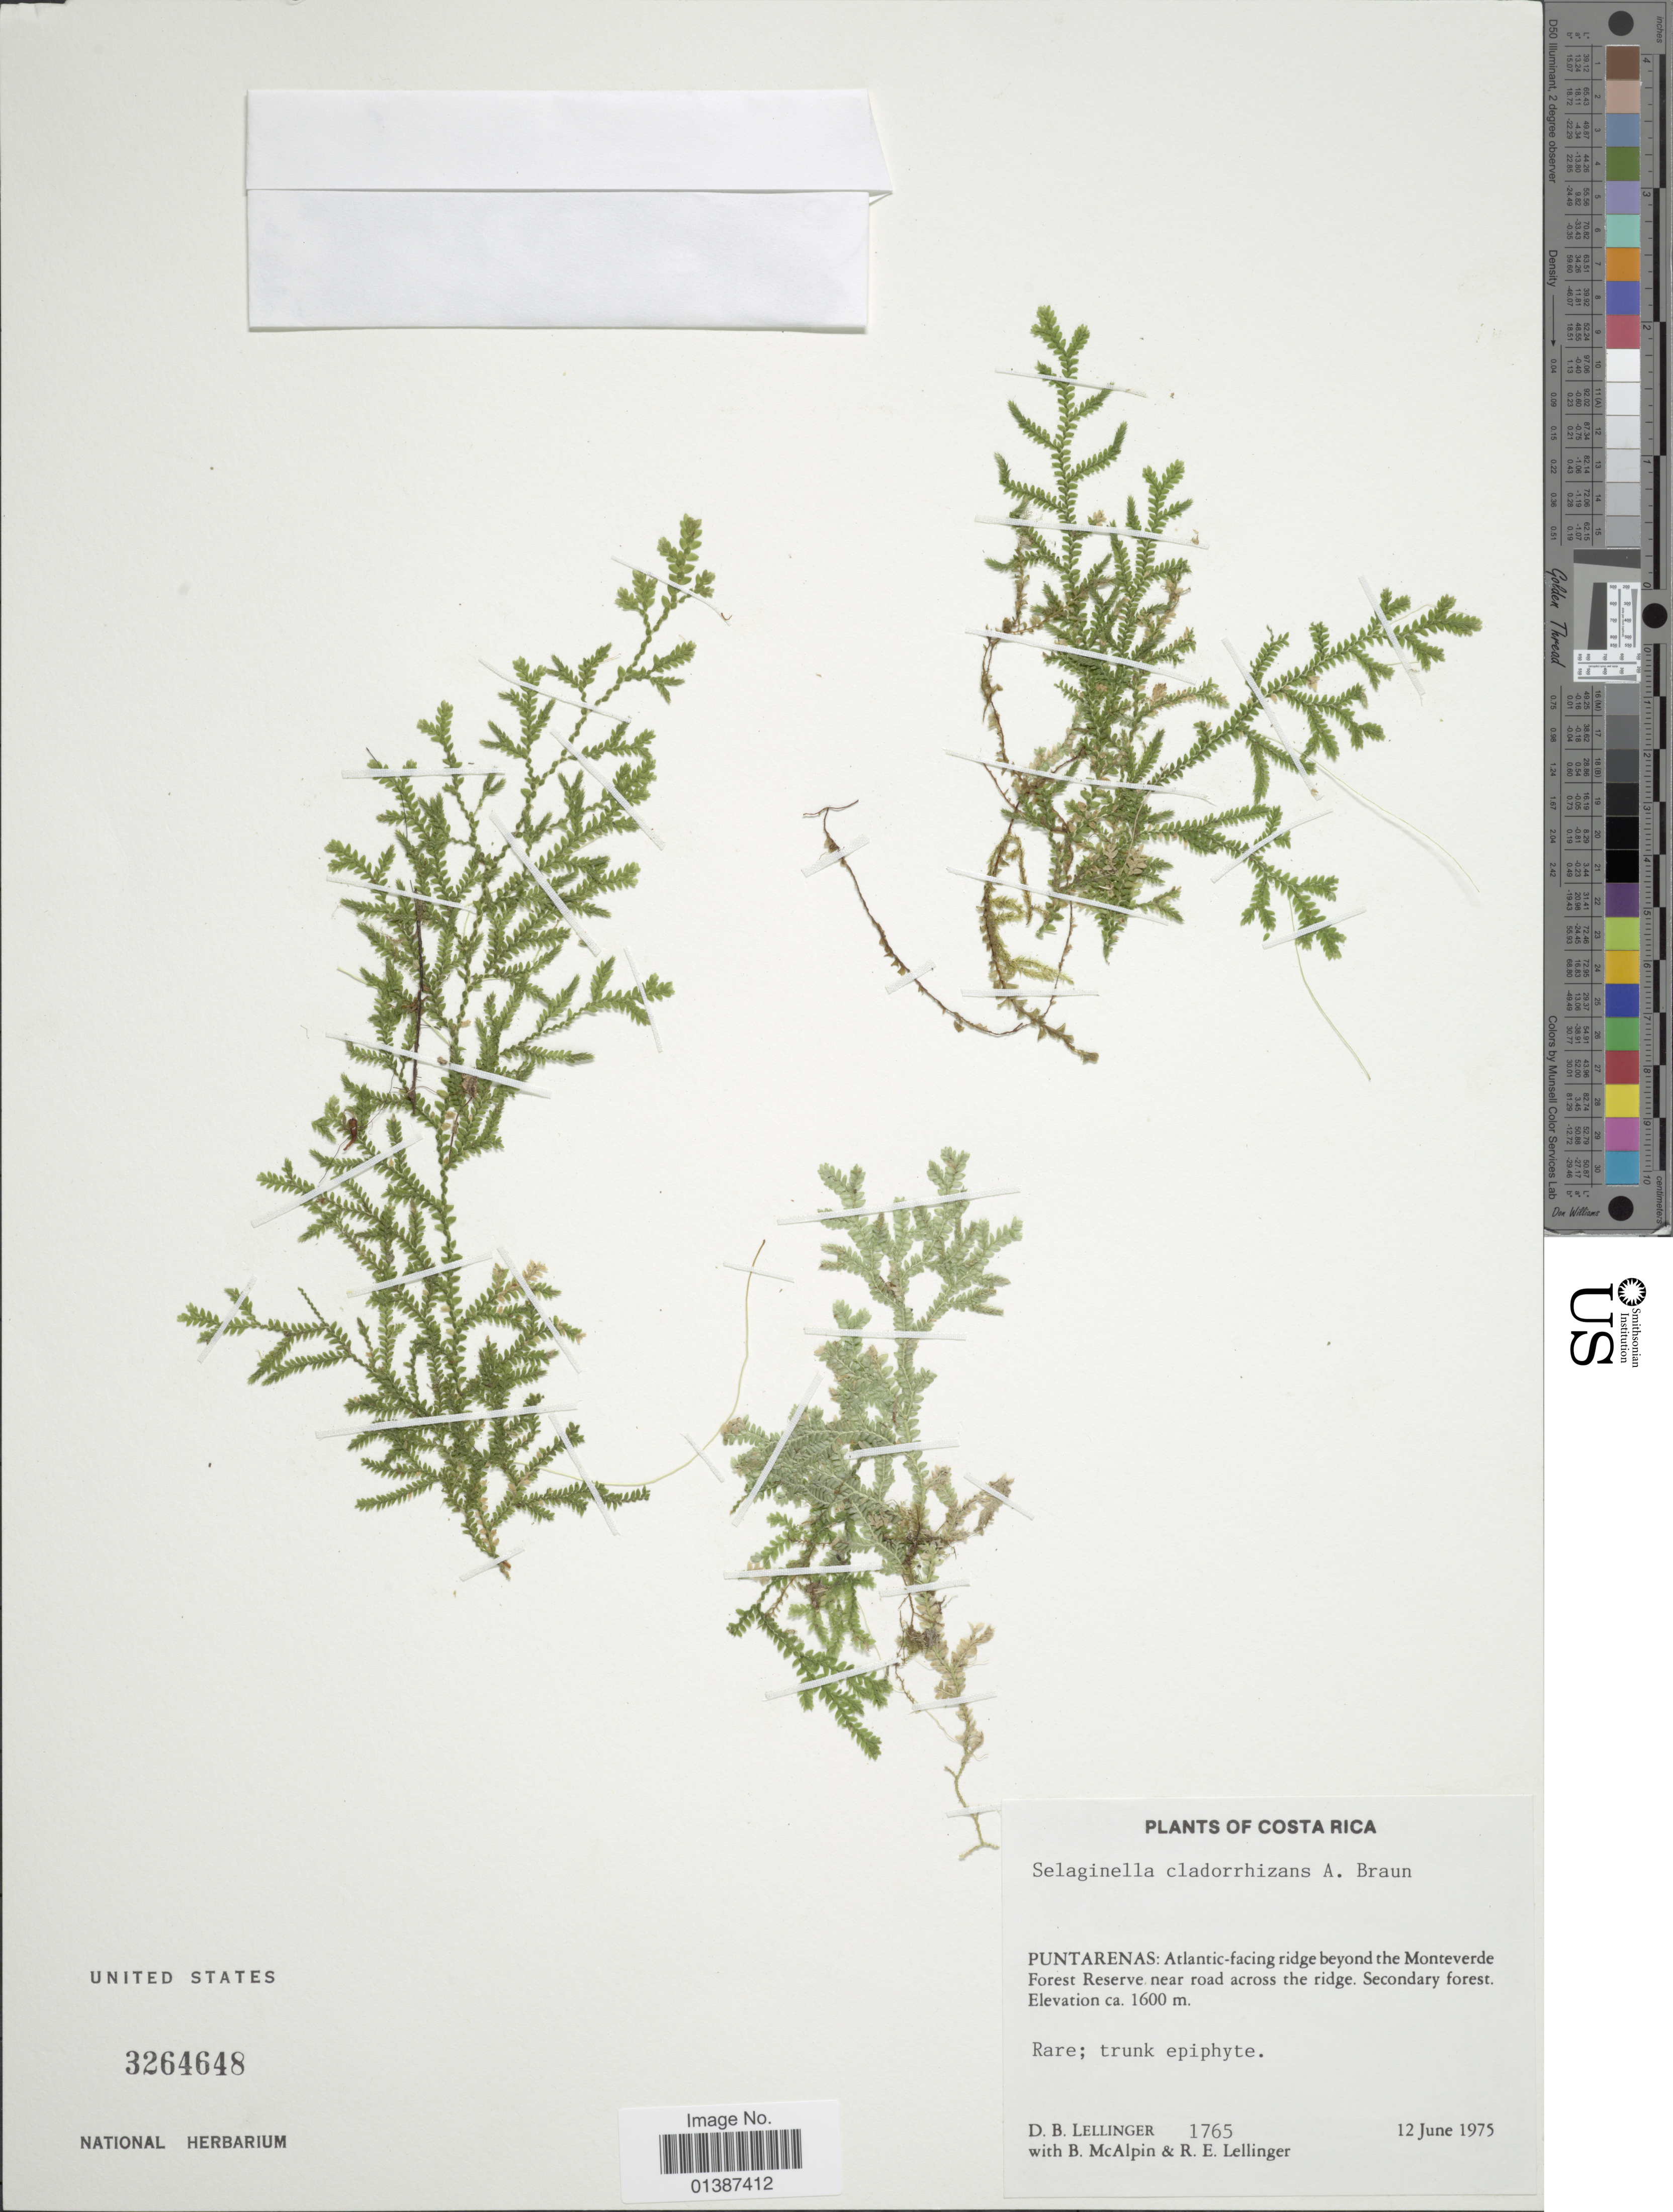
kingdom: Plantae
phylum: Tracheophyta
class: Lycopodiopsida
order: Selaginellales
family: Selaginellaceae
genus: Selaginella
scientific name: Selaginella cladorrhizans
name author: A. Br.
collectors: D. B. Lellinger, B. Mcalpin & R. E. Lellinger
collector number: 1765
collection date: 1975-06-12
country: Costa Rica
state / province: Puntarenas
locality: Atlantic-facing ridge beyond the Monteverde Forest Reserve near road across the ridge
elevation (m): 1600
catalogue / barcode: US 3264648